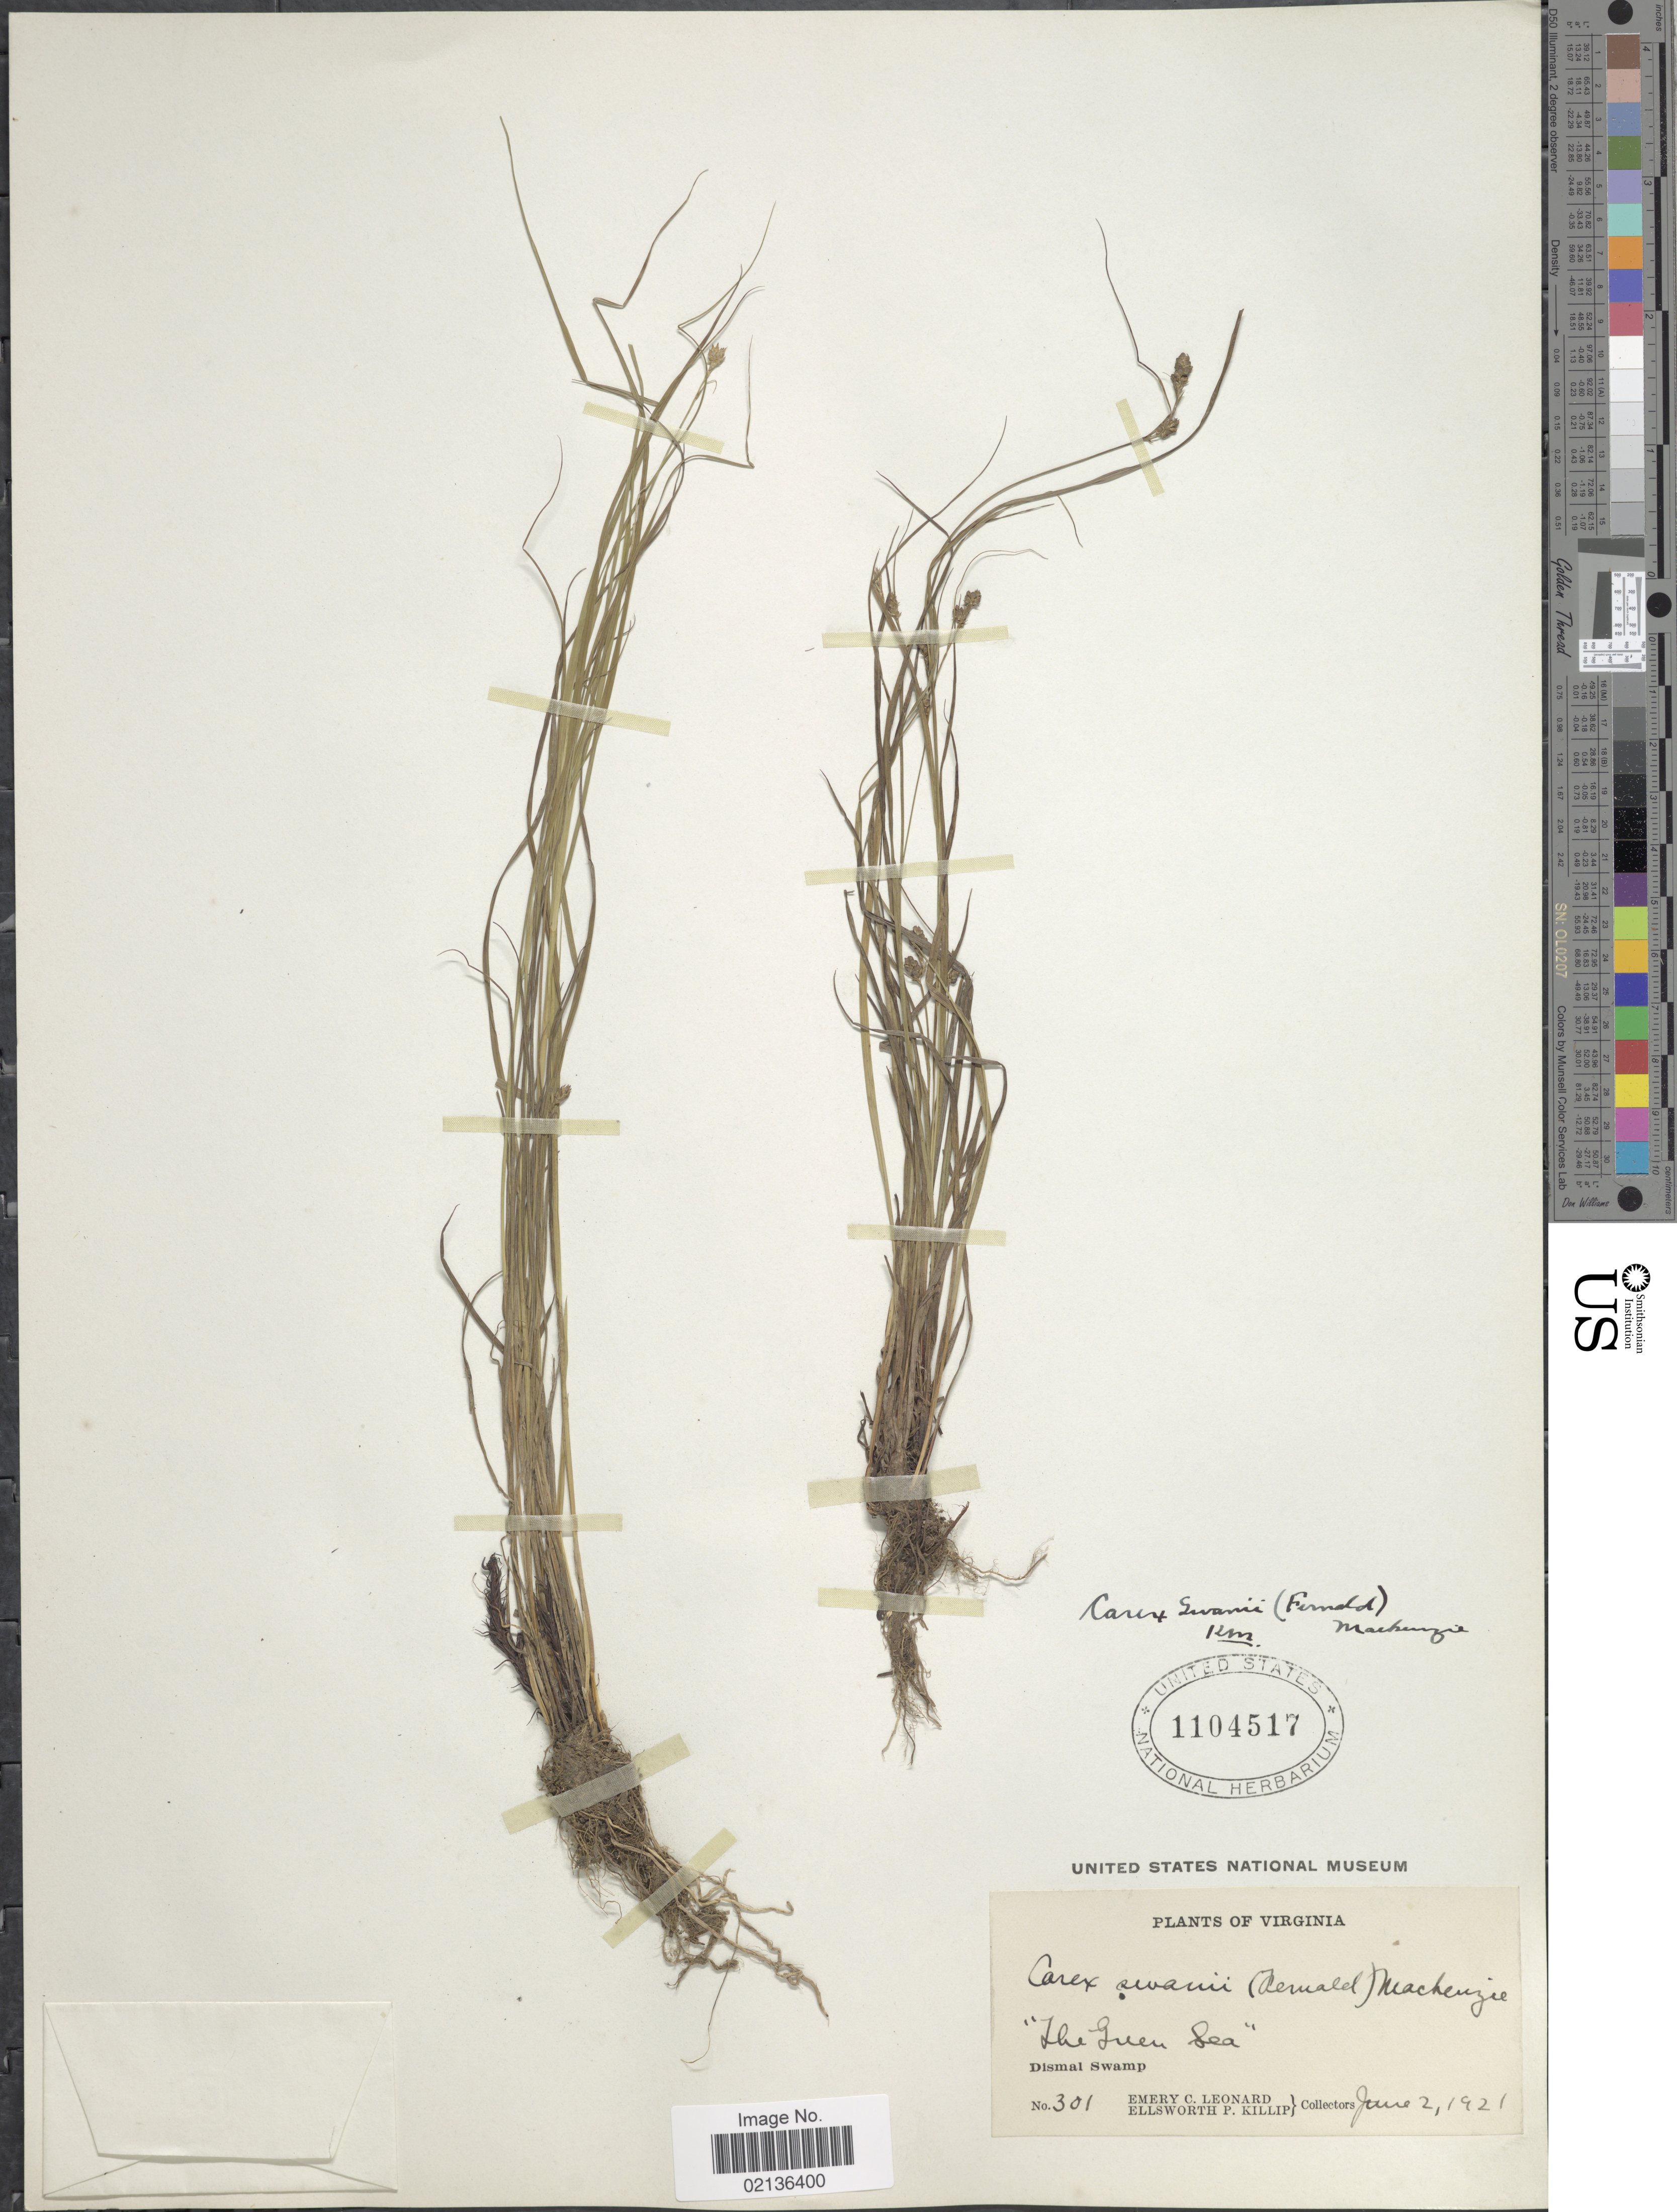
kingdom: Plantae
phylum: Tracheophyta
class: Liliopsida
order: Poales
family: Cyperaceae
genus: Carex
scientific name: Carex swanii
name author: (Fernald) Mack.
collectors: E. C. Leonard & E. P. Killip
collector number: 301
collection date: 1921-06-02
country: United States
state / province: Virginia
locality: The Green Sea, Dismal Swamp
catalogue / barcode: US 1104517